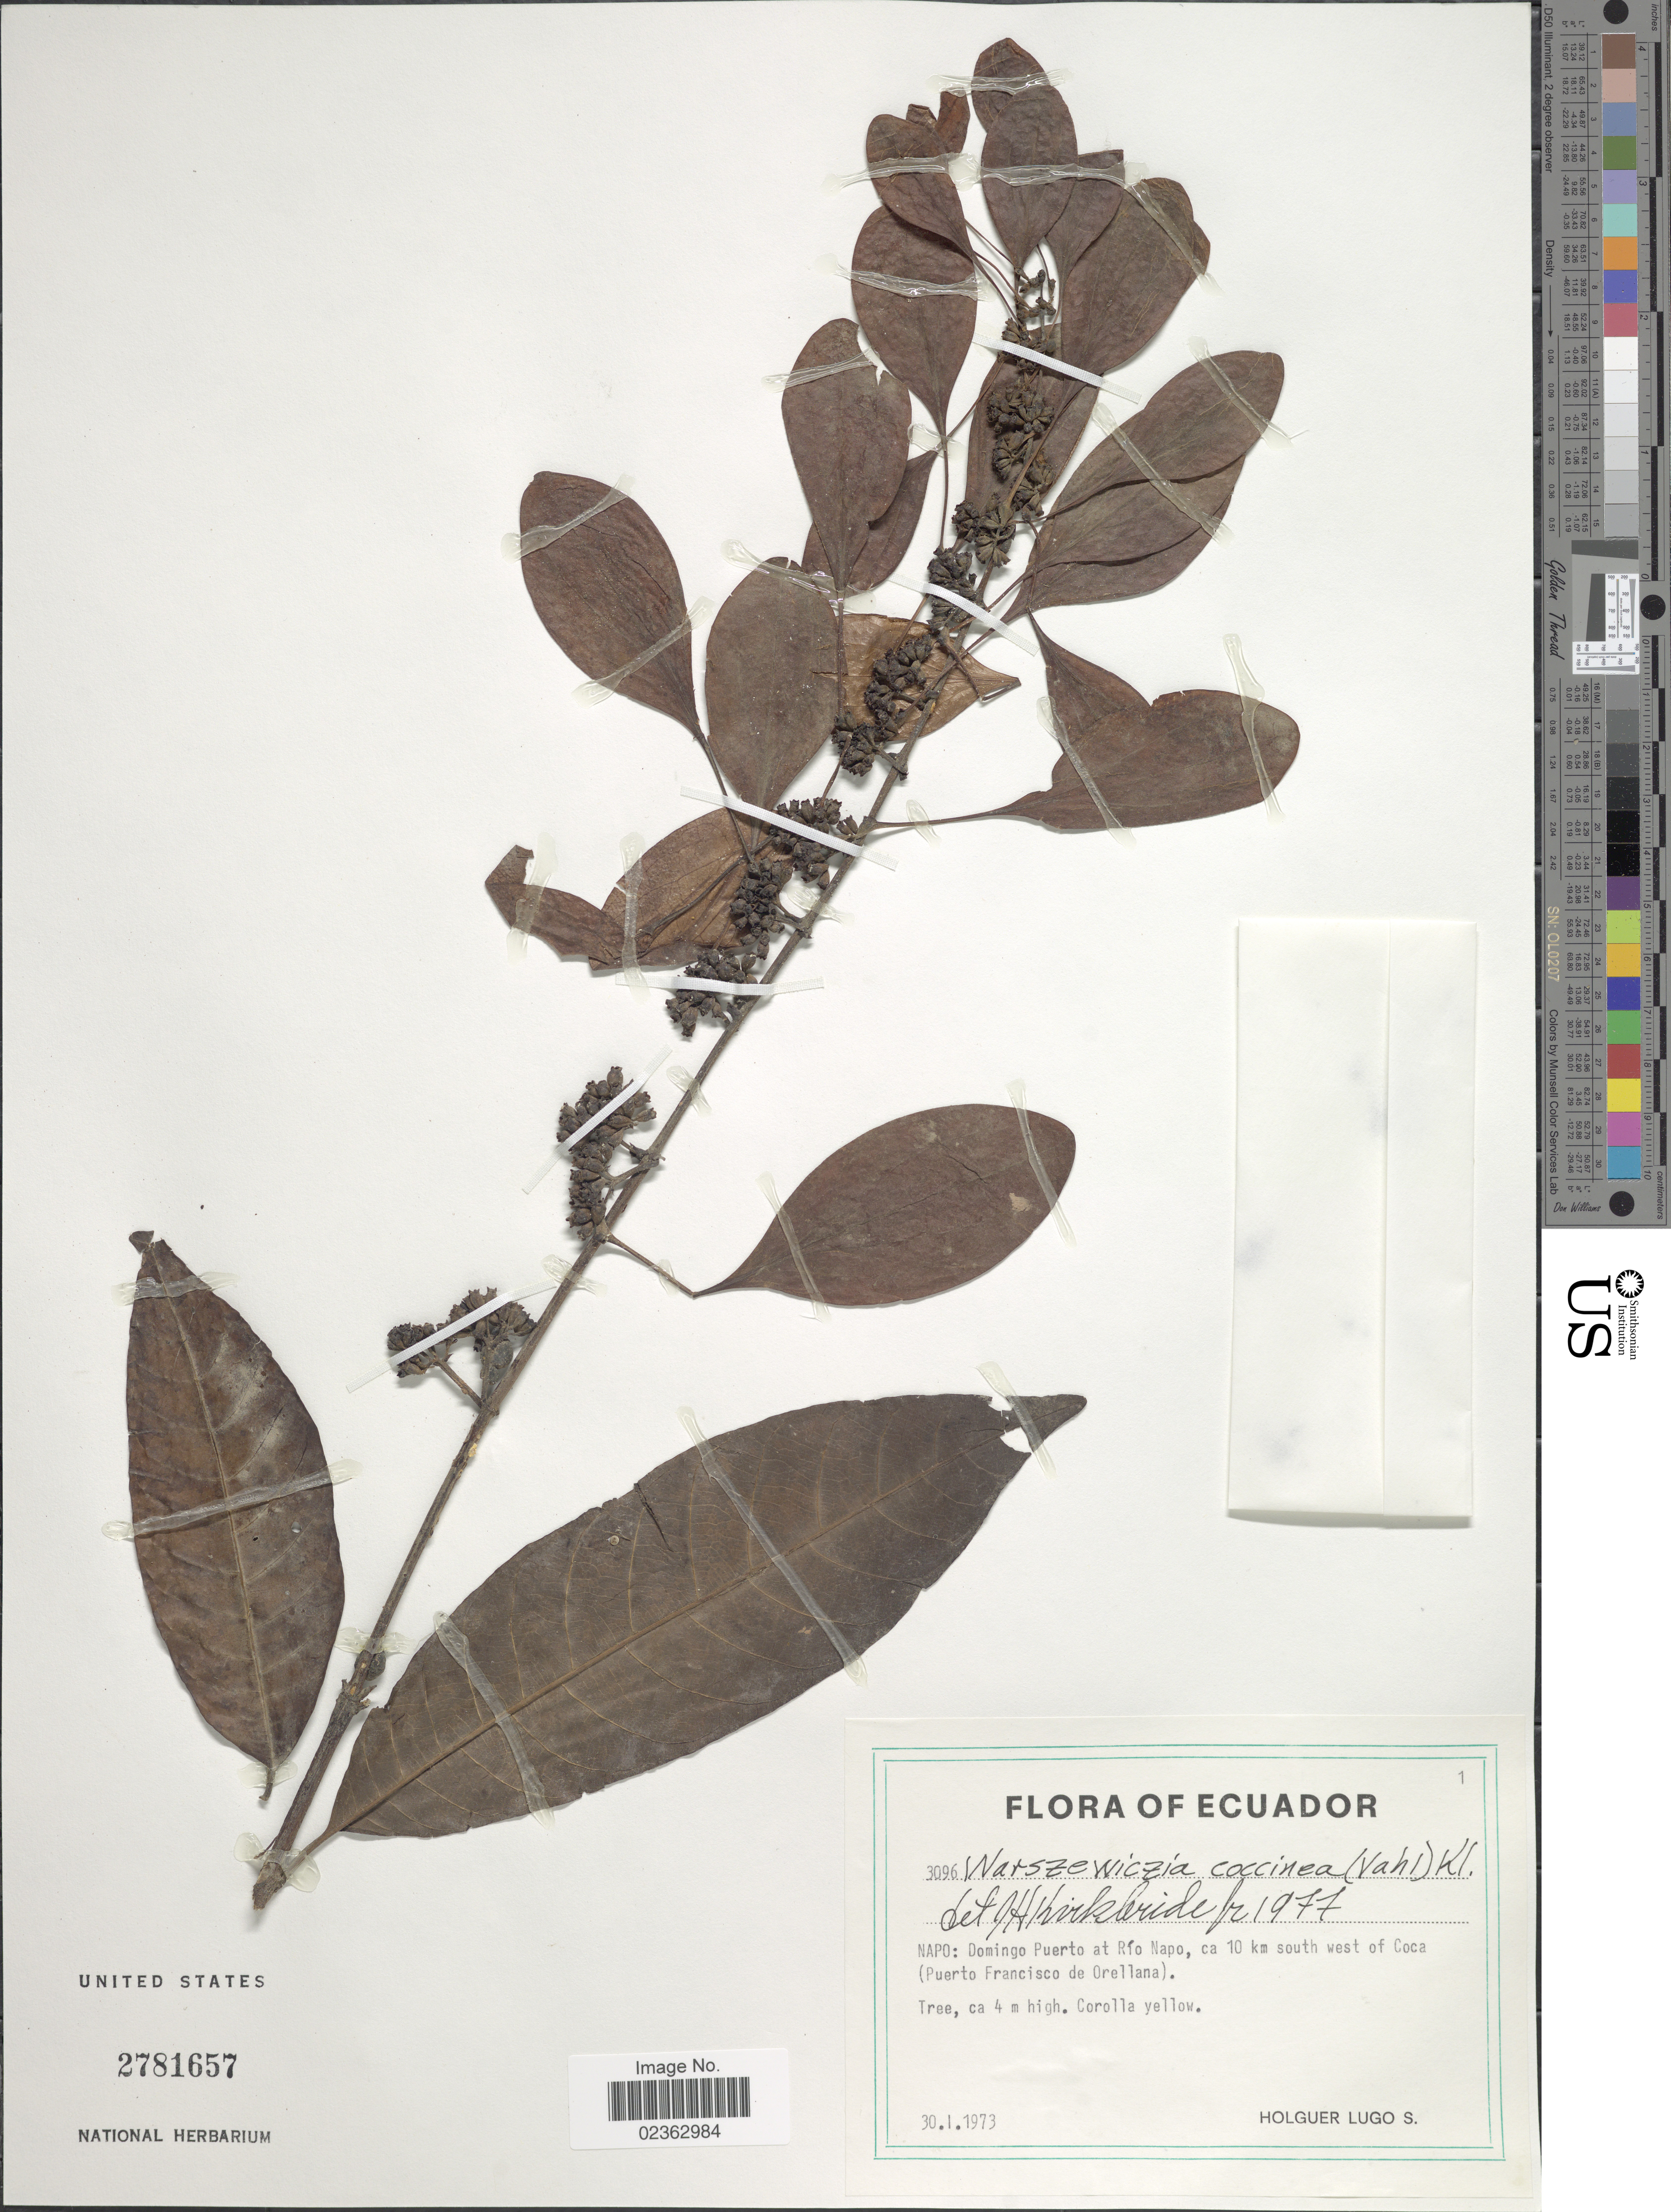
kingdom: Plantae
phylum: Tracheophyta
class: Magnoliopsida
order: Gentianales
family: Rubiaceae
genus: Warszewiczia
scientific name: Warszewiczia coccinea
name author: (Vahl) Klotzsch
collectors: H. Lugo S.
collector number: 3096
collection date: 1973-01-30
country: Ecuador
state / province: Napo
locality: Domingo Puerto at Rio Napo, ca 10 km south west of Coca (Puerto Francisco de Orellana)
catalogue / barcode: US 2781657